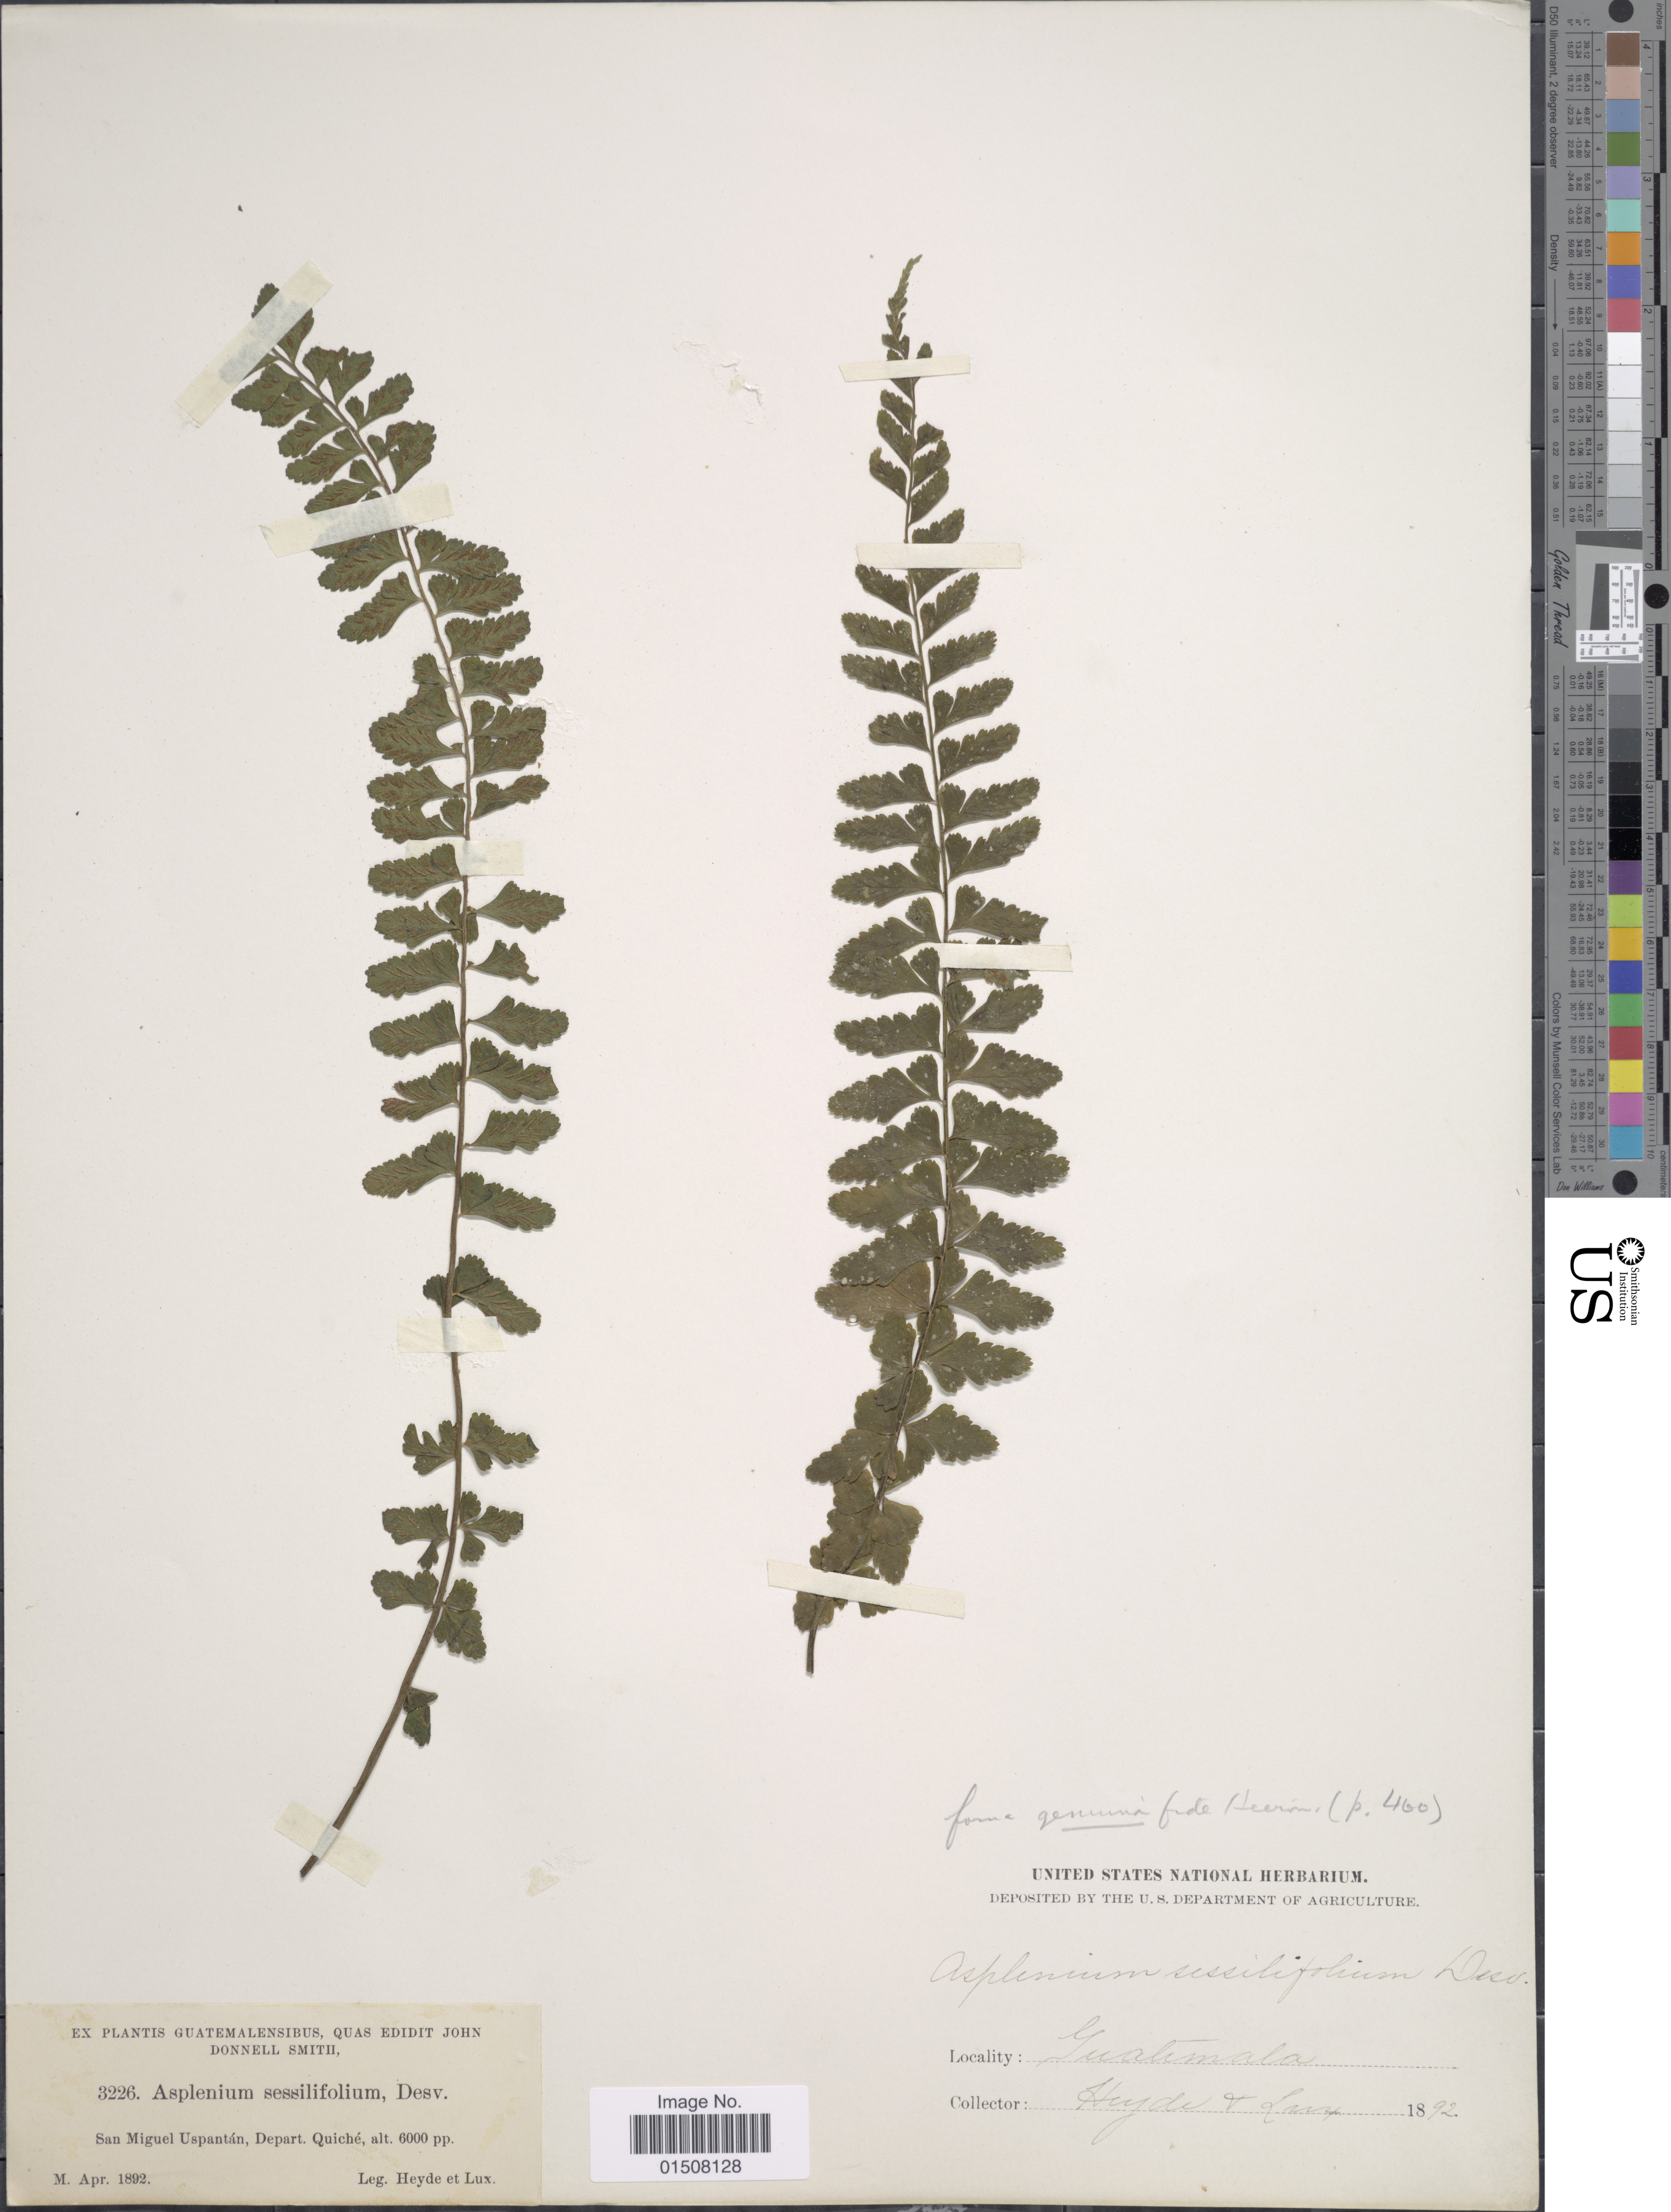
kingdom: Plantae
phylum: Tracheophyta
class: Polypodiopsida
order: Polypodiales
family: Aspleniaceae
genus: Asplenium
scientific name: Asplenium sessilifolium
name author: Desv.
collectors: Heyde & Lux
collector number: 3226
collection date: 1892-04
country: Guatemala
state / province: El Quiché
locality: San Miguel Uspantán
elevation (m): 1829